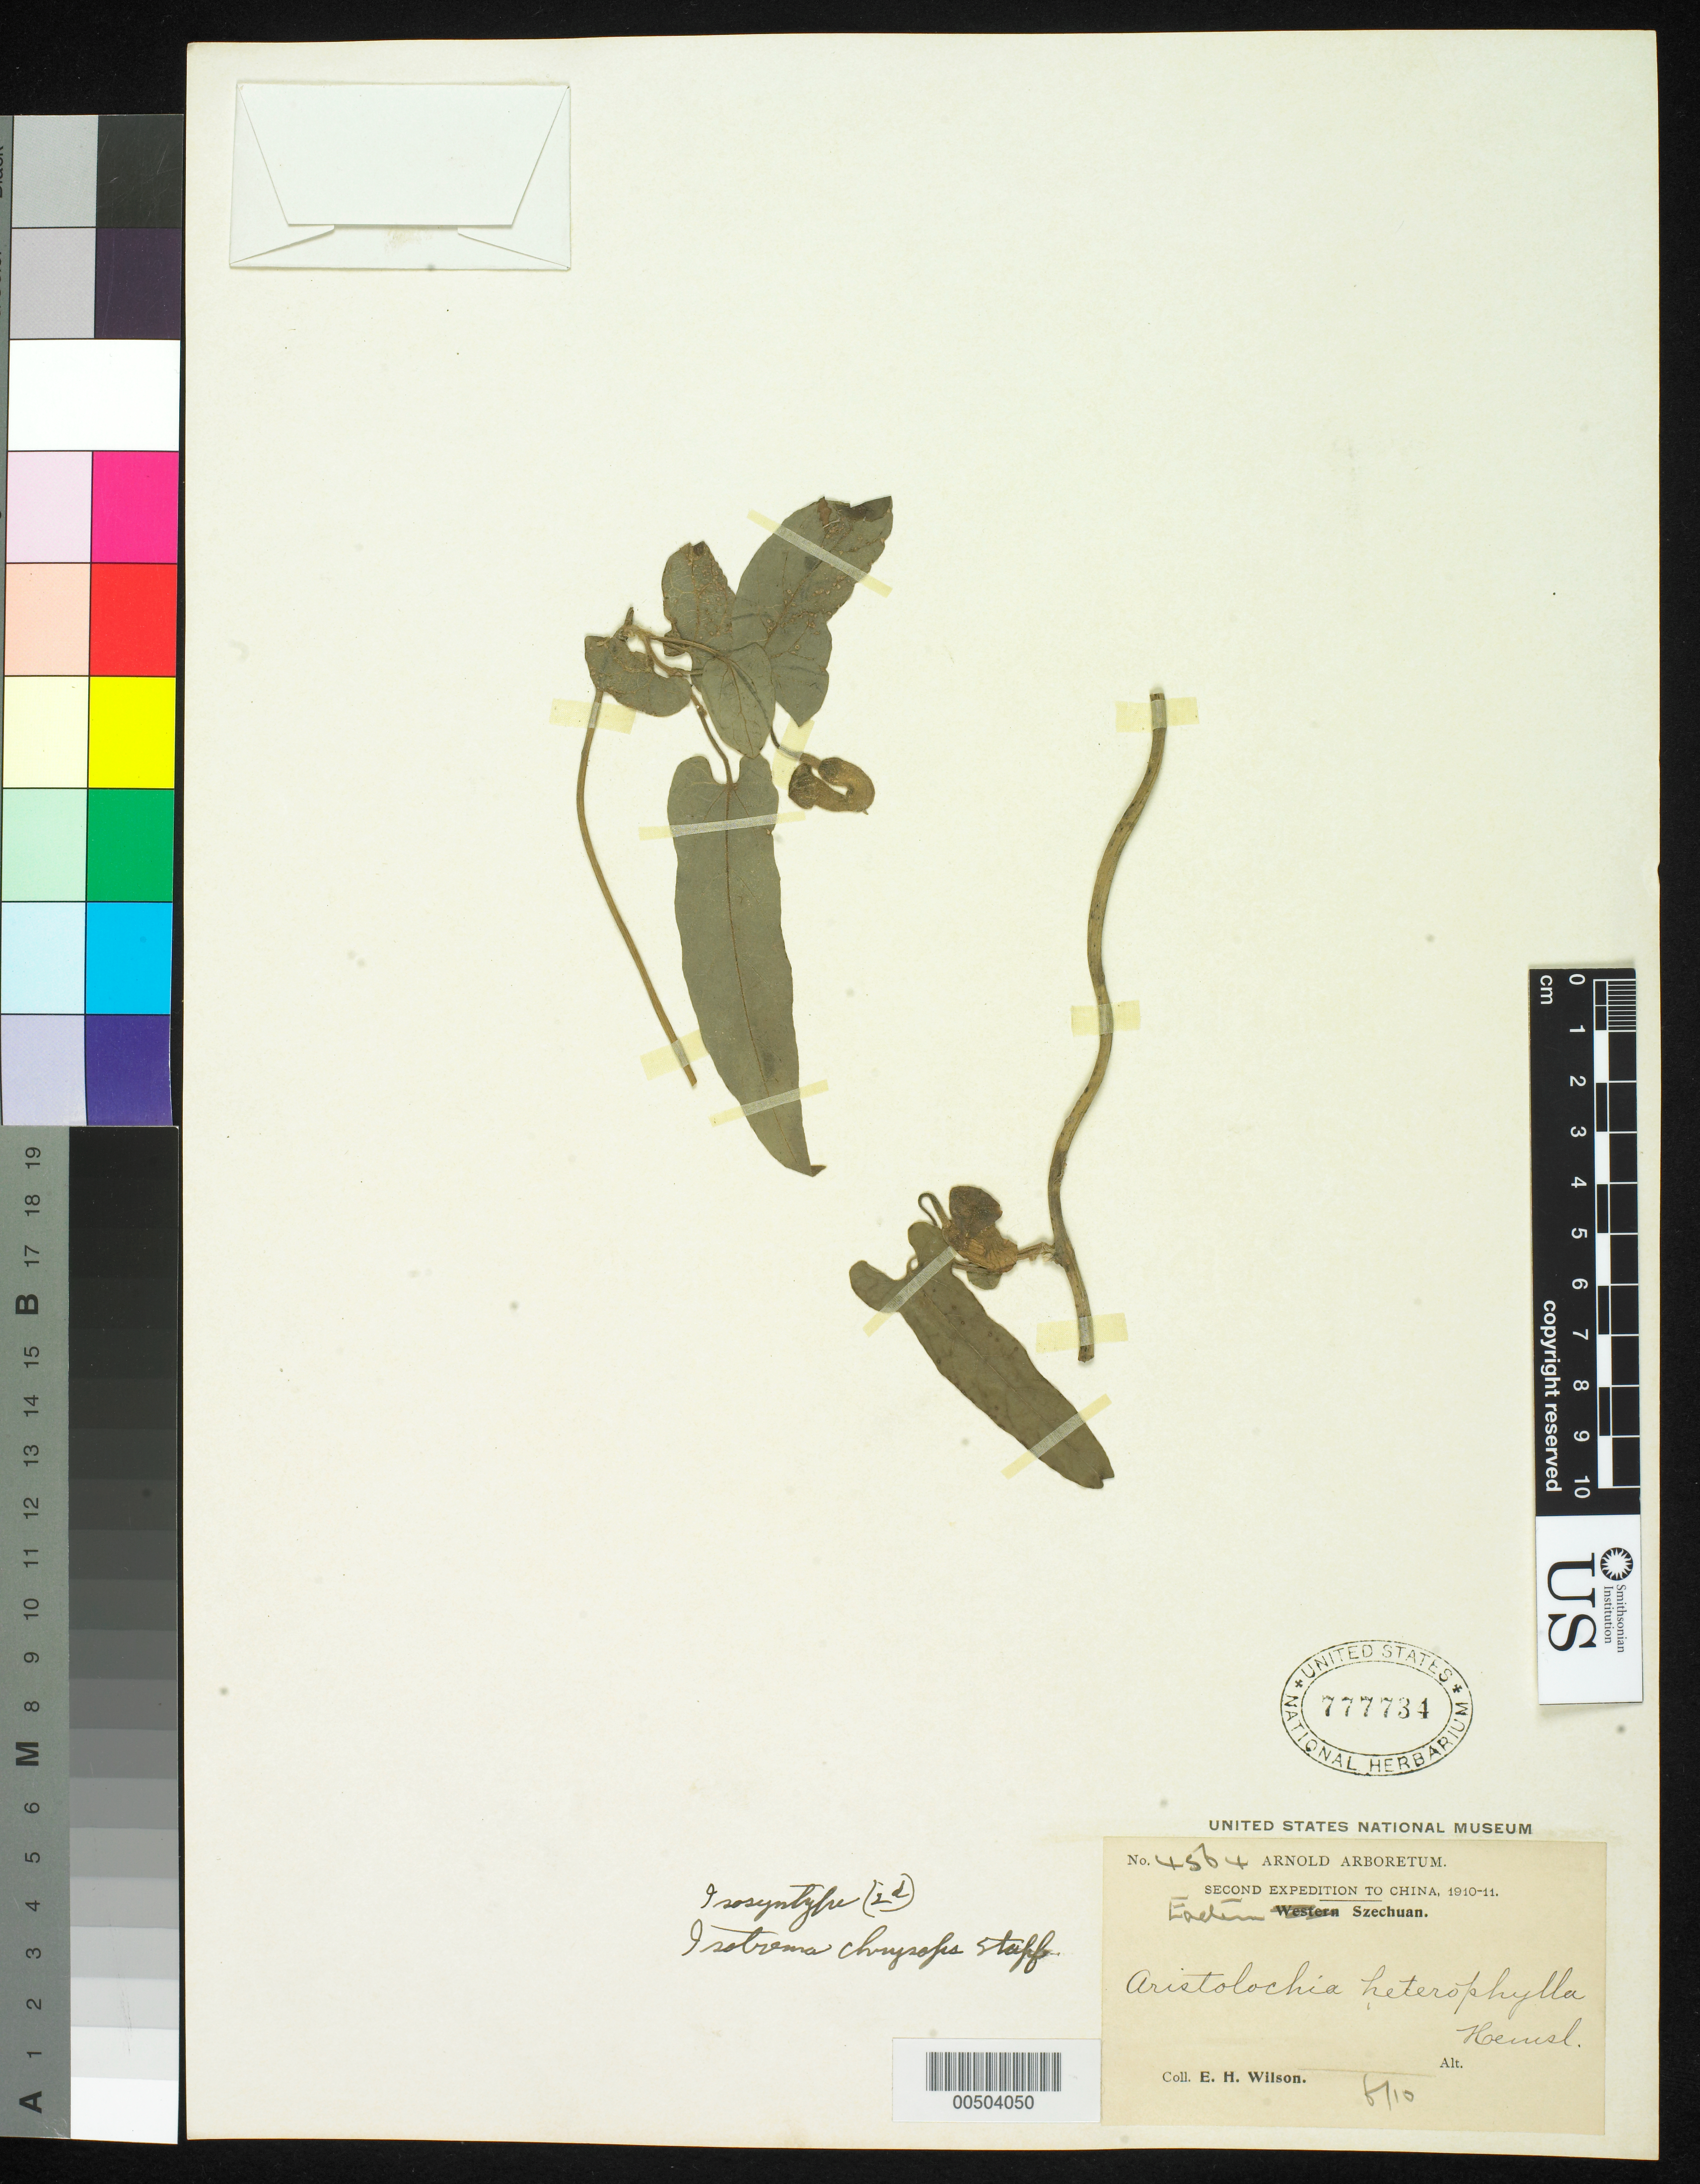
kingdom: Plantae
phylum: Tracheophyta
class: Magnoliopsida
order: Piperales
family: Aristolochiaceae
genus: Isotrema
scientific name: Isotrema chrysops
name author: Stapf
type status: Isosyntype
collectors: E. H. Wilson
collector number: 4564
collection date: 1910-06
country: China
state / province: Sichuan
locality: Eastern Szechuan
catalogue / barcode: US 777734